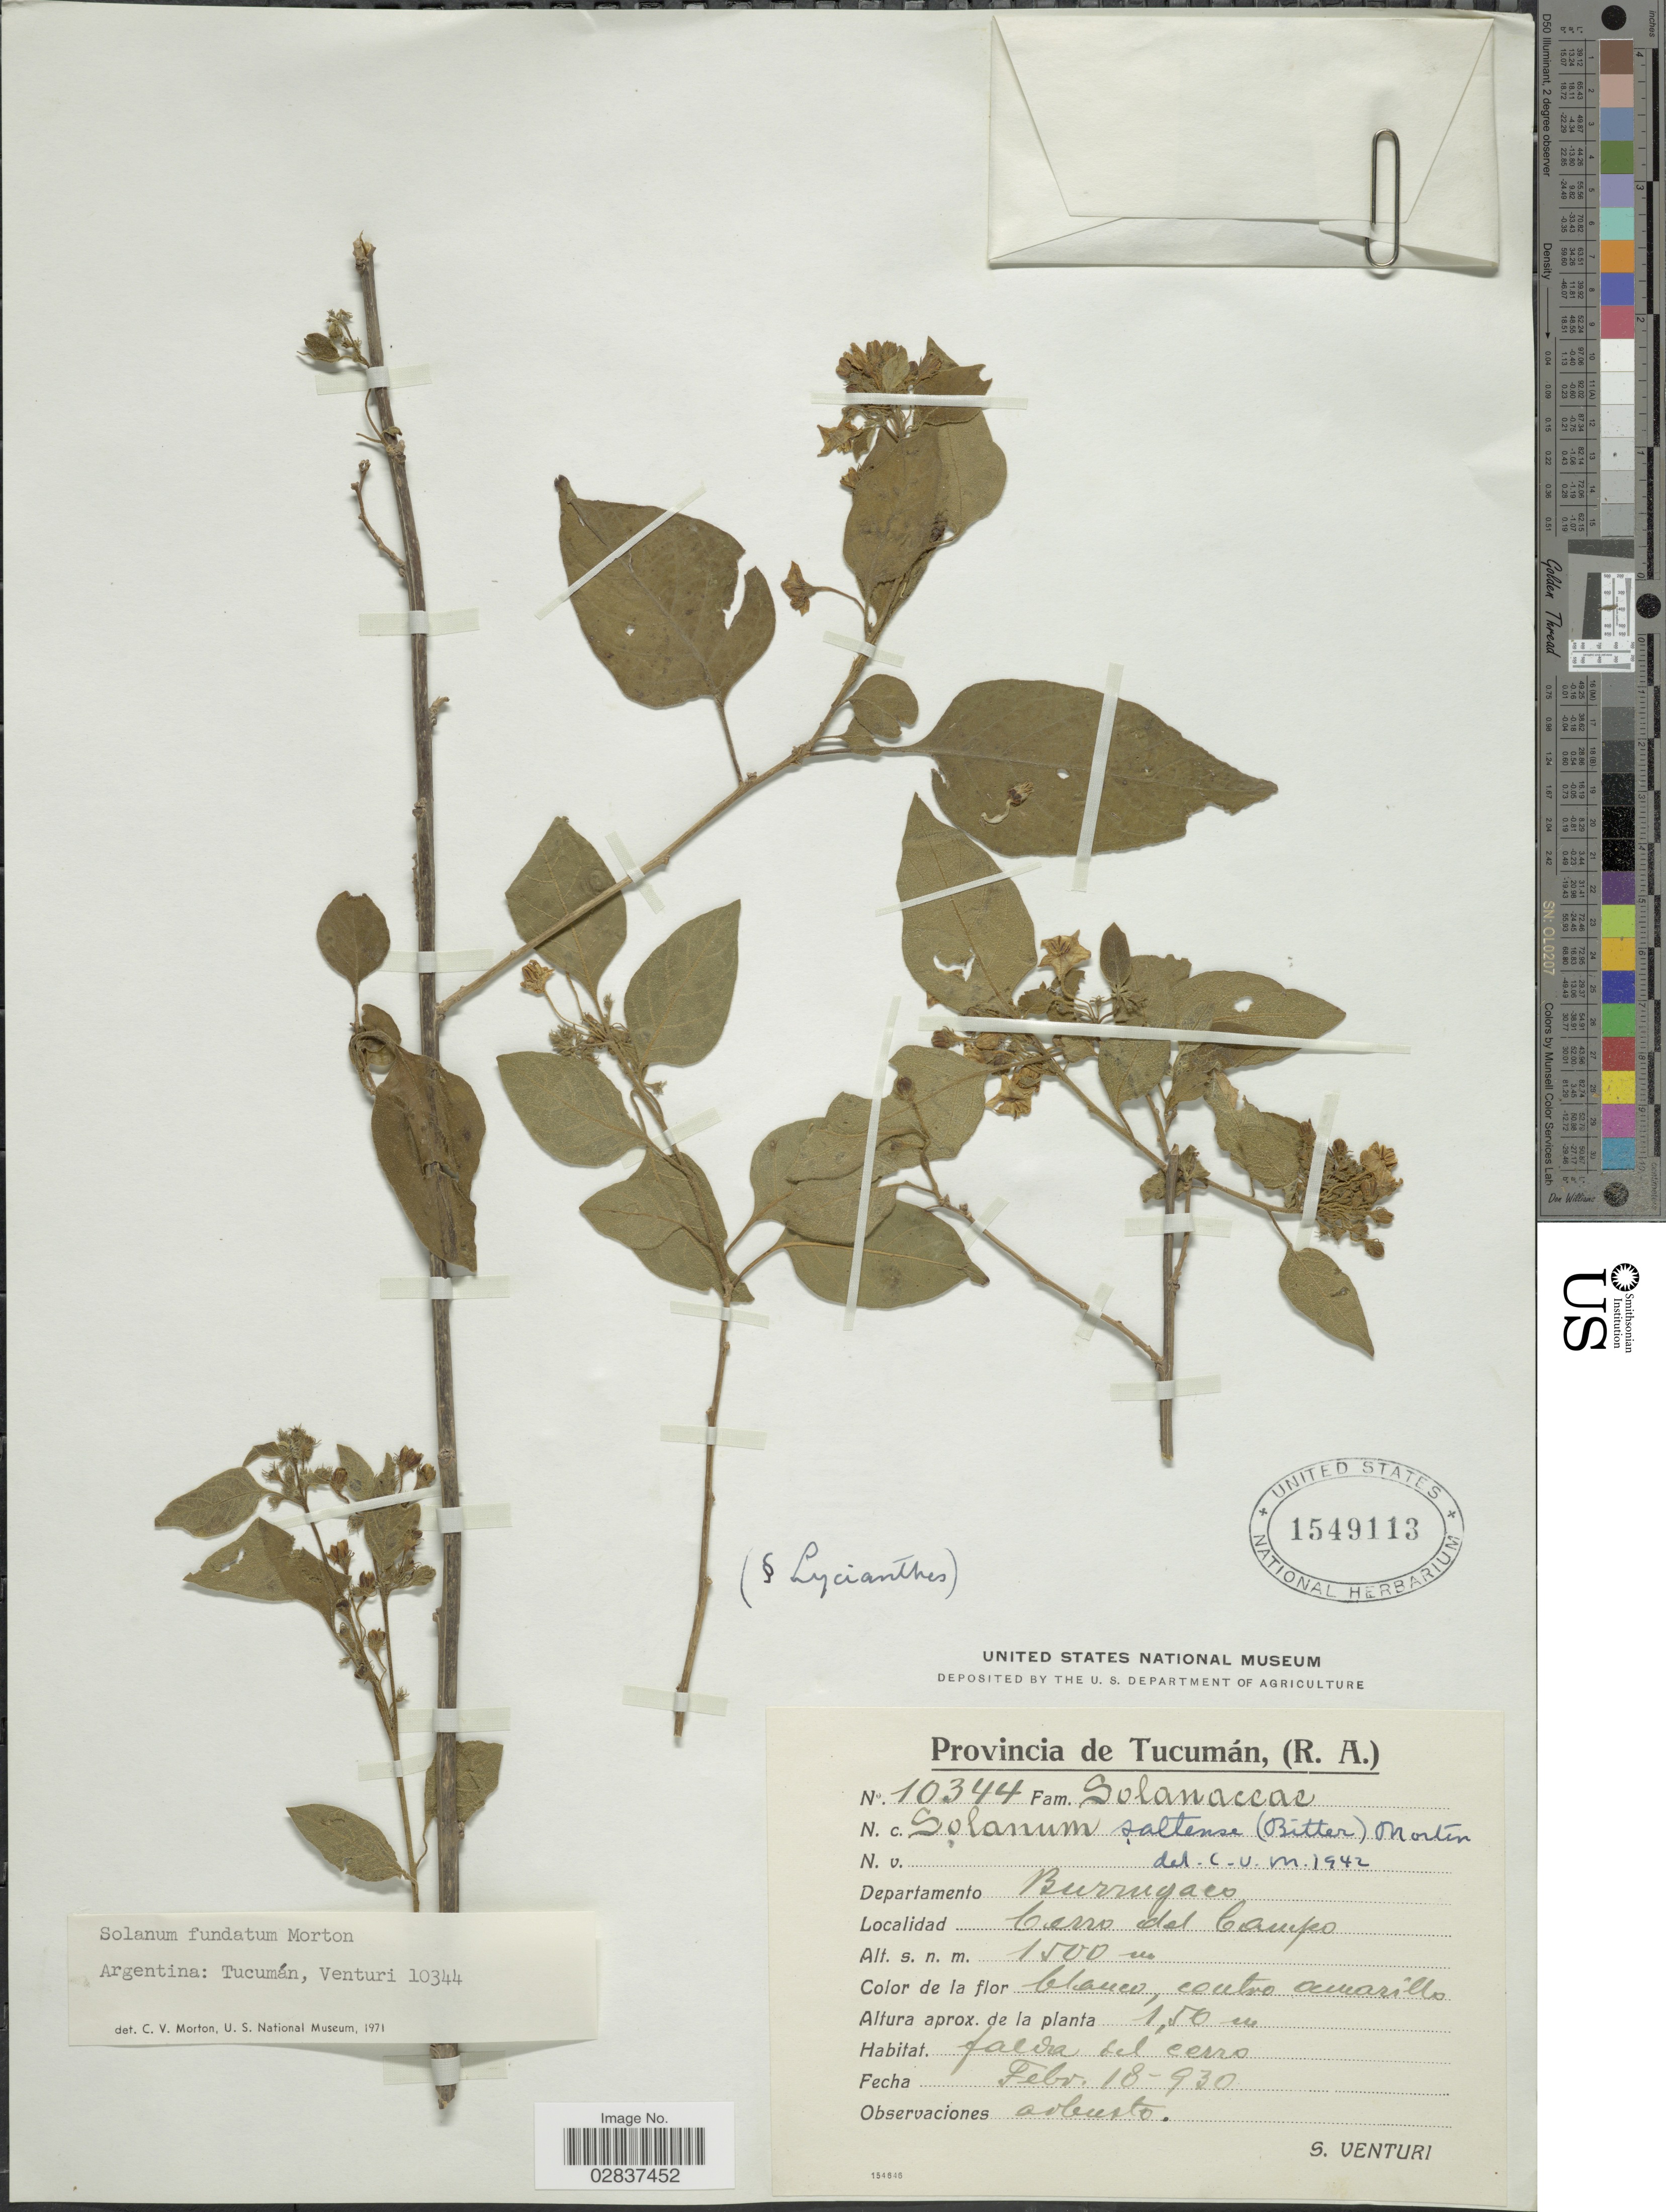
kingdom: Plantae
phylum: Tracheophyta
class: Magnoliopsida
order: Solanales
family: Solanaceae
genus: Lycianthes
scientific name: Lycianthes fasciculata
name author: (Rusby) Bitter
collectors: S. Venturi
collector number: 1034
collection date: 1930-02-18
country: Argentina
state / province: Tucuman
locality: Tucumán, (R.A.) Departamento Burruyacu, Cerro del Campo.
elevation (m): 1500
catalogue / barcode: US 1549113